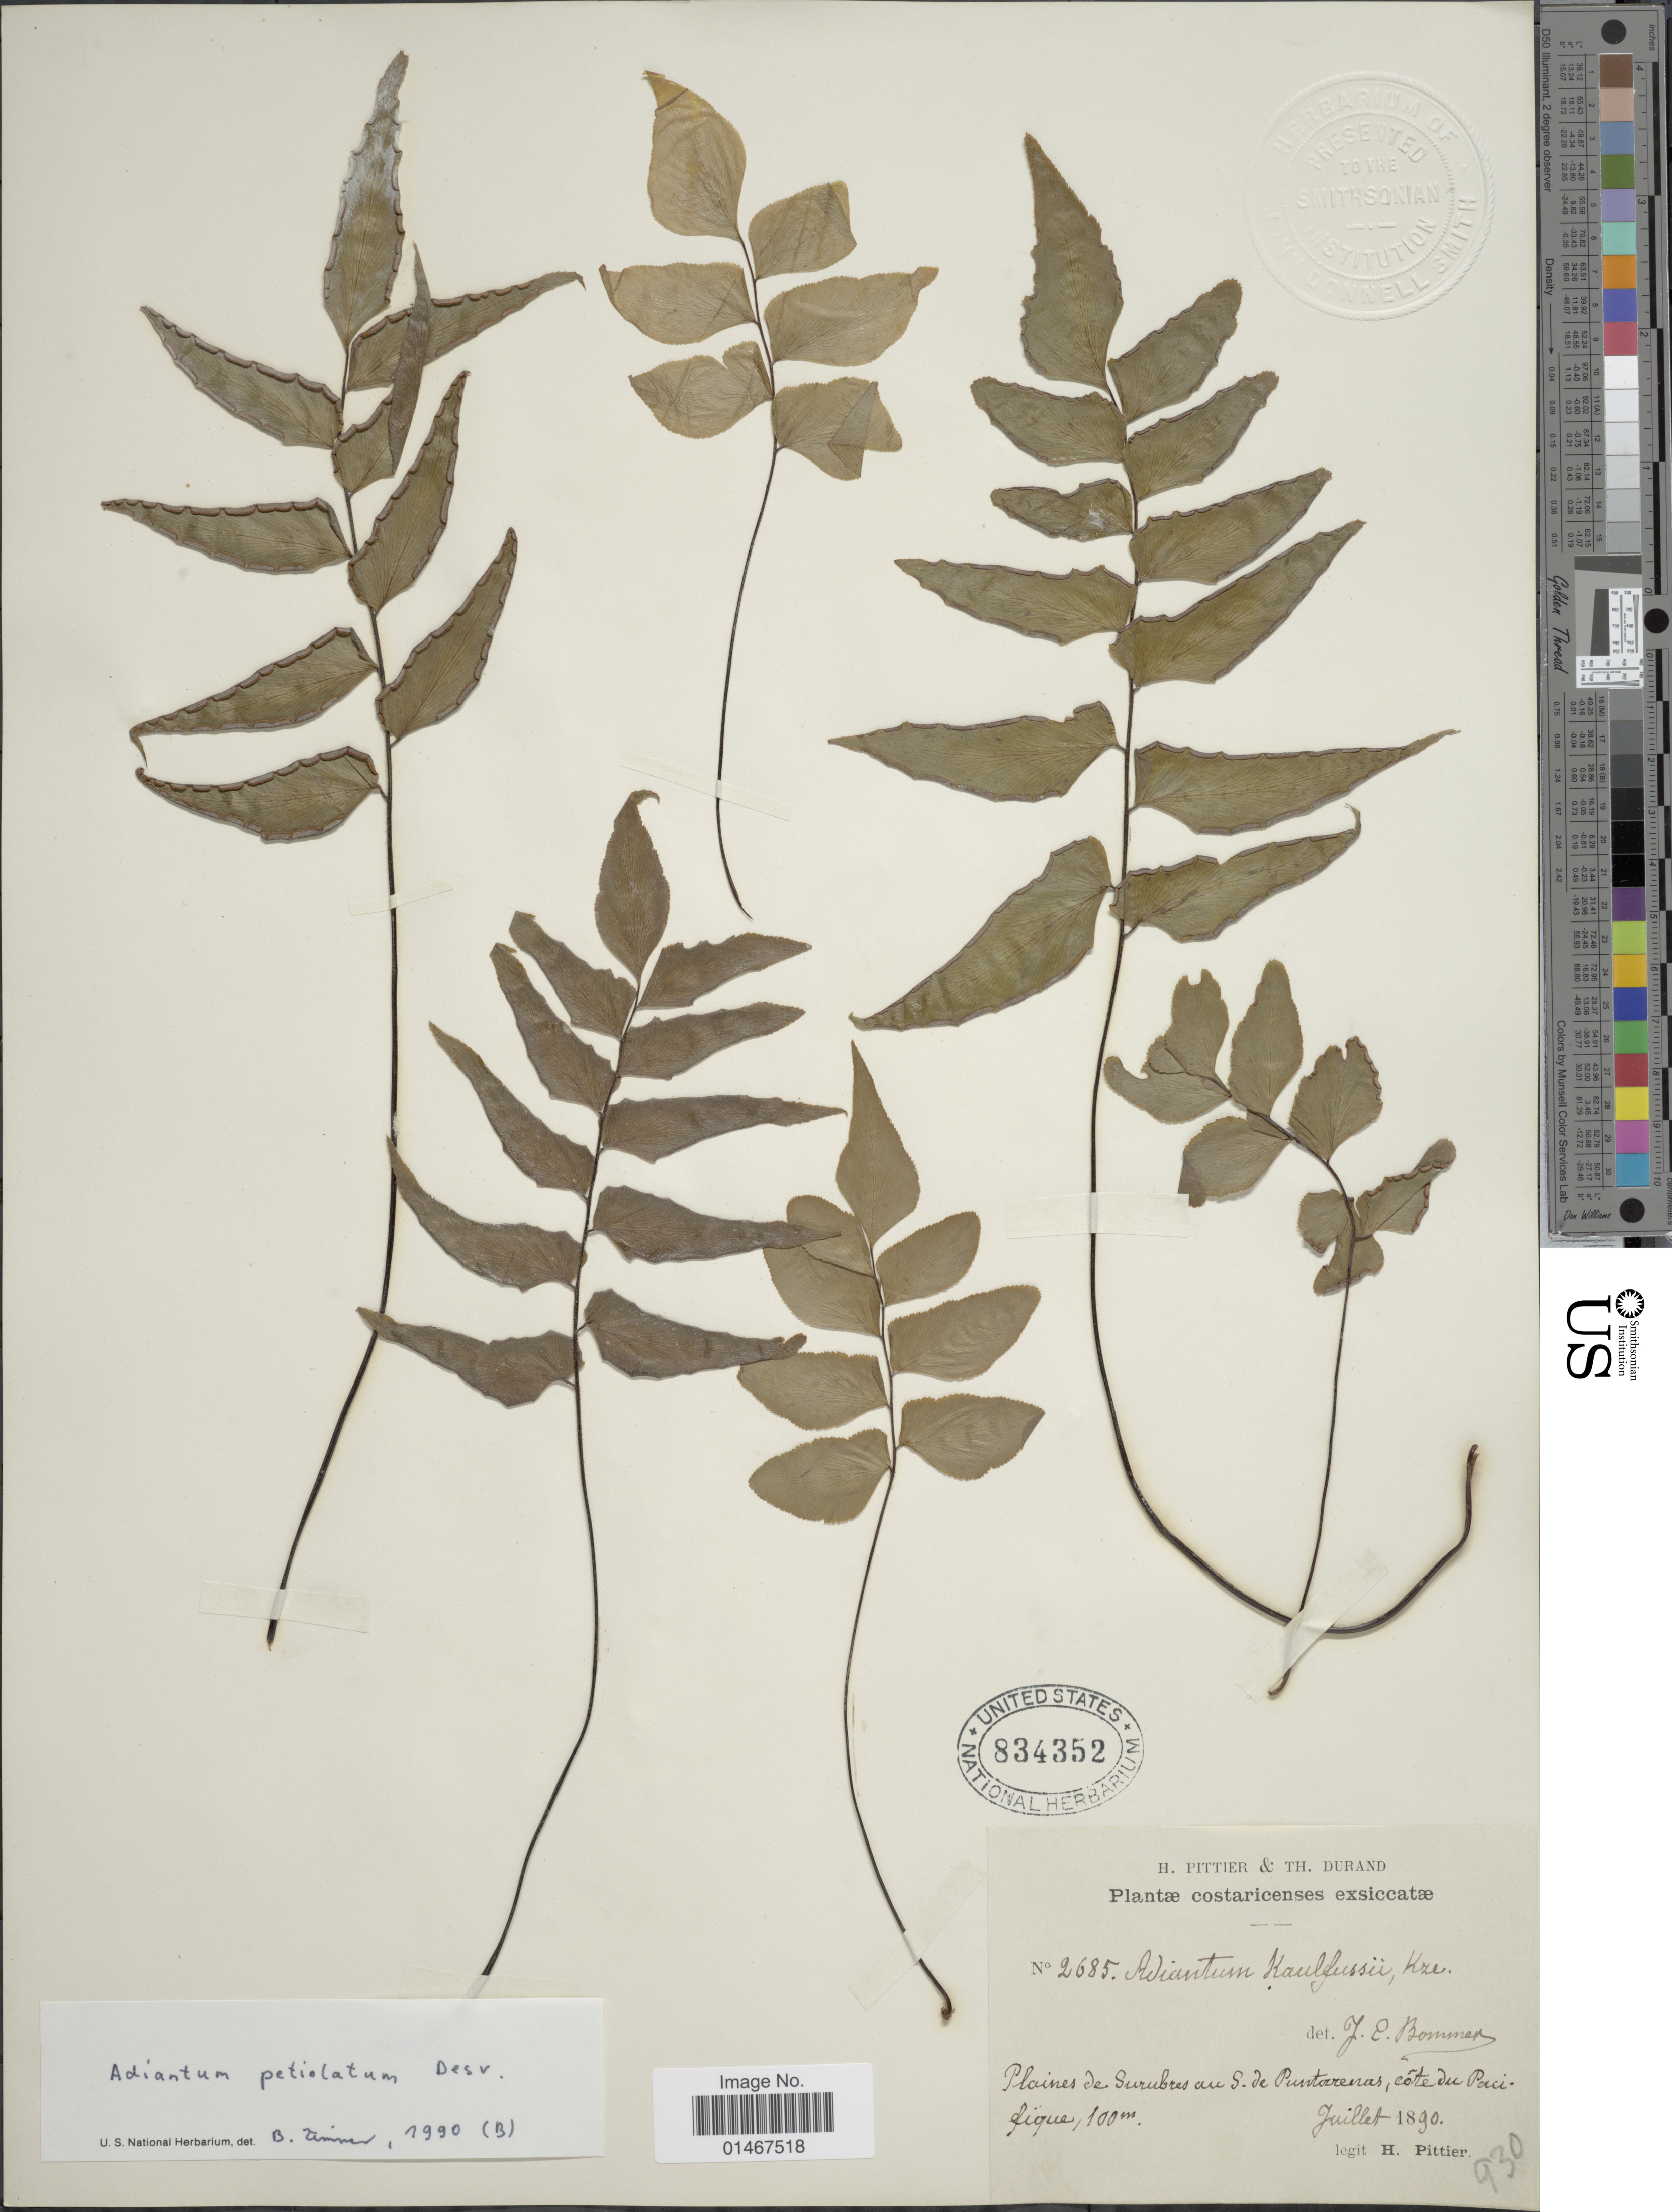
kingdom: Plantae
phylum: Tracheophyta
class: Polypodiopsida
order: Polypodiales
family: Pteridaceae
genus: Adiantum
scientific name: Adiantum petiolatum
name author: Desv.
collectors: H. F. Pittier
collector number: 2685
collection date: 1890-07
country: Costa Rica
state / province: Puntarenas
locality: Plaines de Surubres au S. de Puntarenas, cote du Pacifique.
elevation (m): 100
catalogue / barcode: US 834352